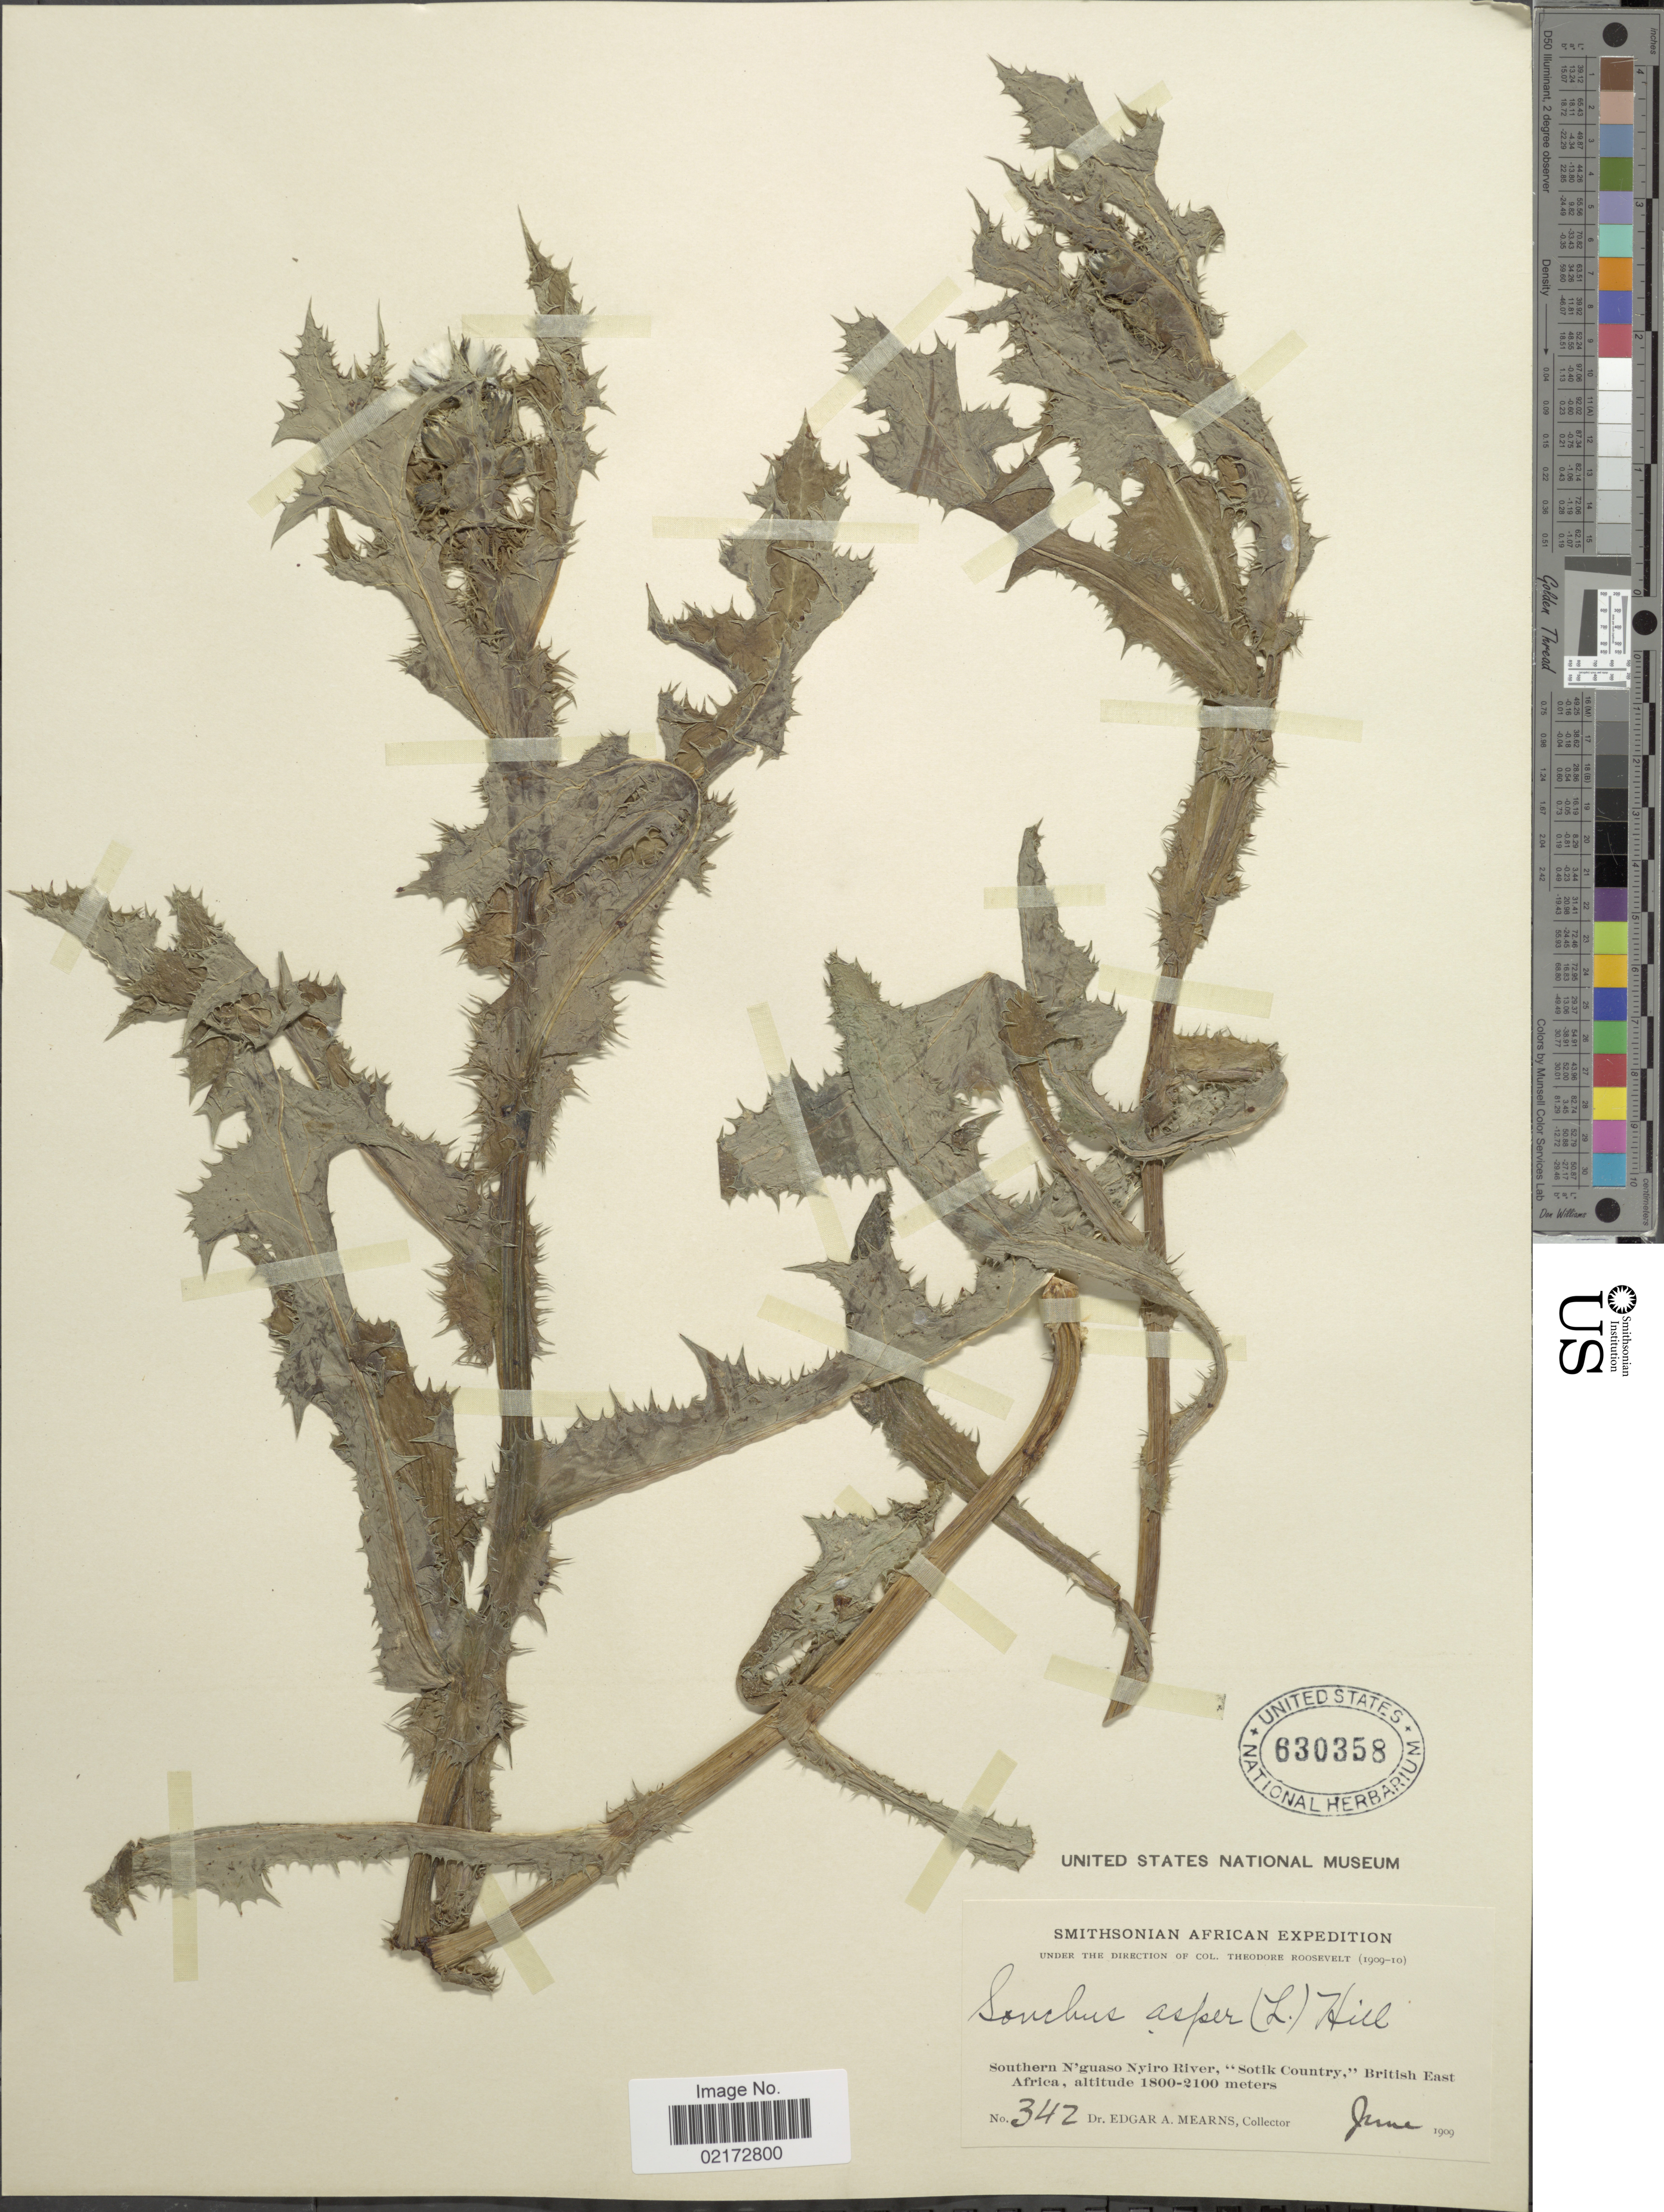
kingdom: Plantae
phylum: Tracheophyta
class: Magnoliopsida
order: Asterales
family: Asteraceae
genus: Sonchus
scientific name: Sonchus asper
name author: (L.) Hill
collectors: E. A. Mearns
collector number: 342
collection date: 1909-06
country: Kenya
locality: Southern N'guaso Nyiro River, "Sotik Country", British East Africa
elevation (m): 1800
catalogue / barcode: US 630358